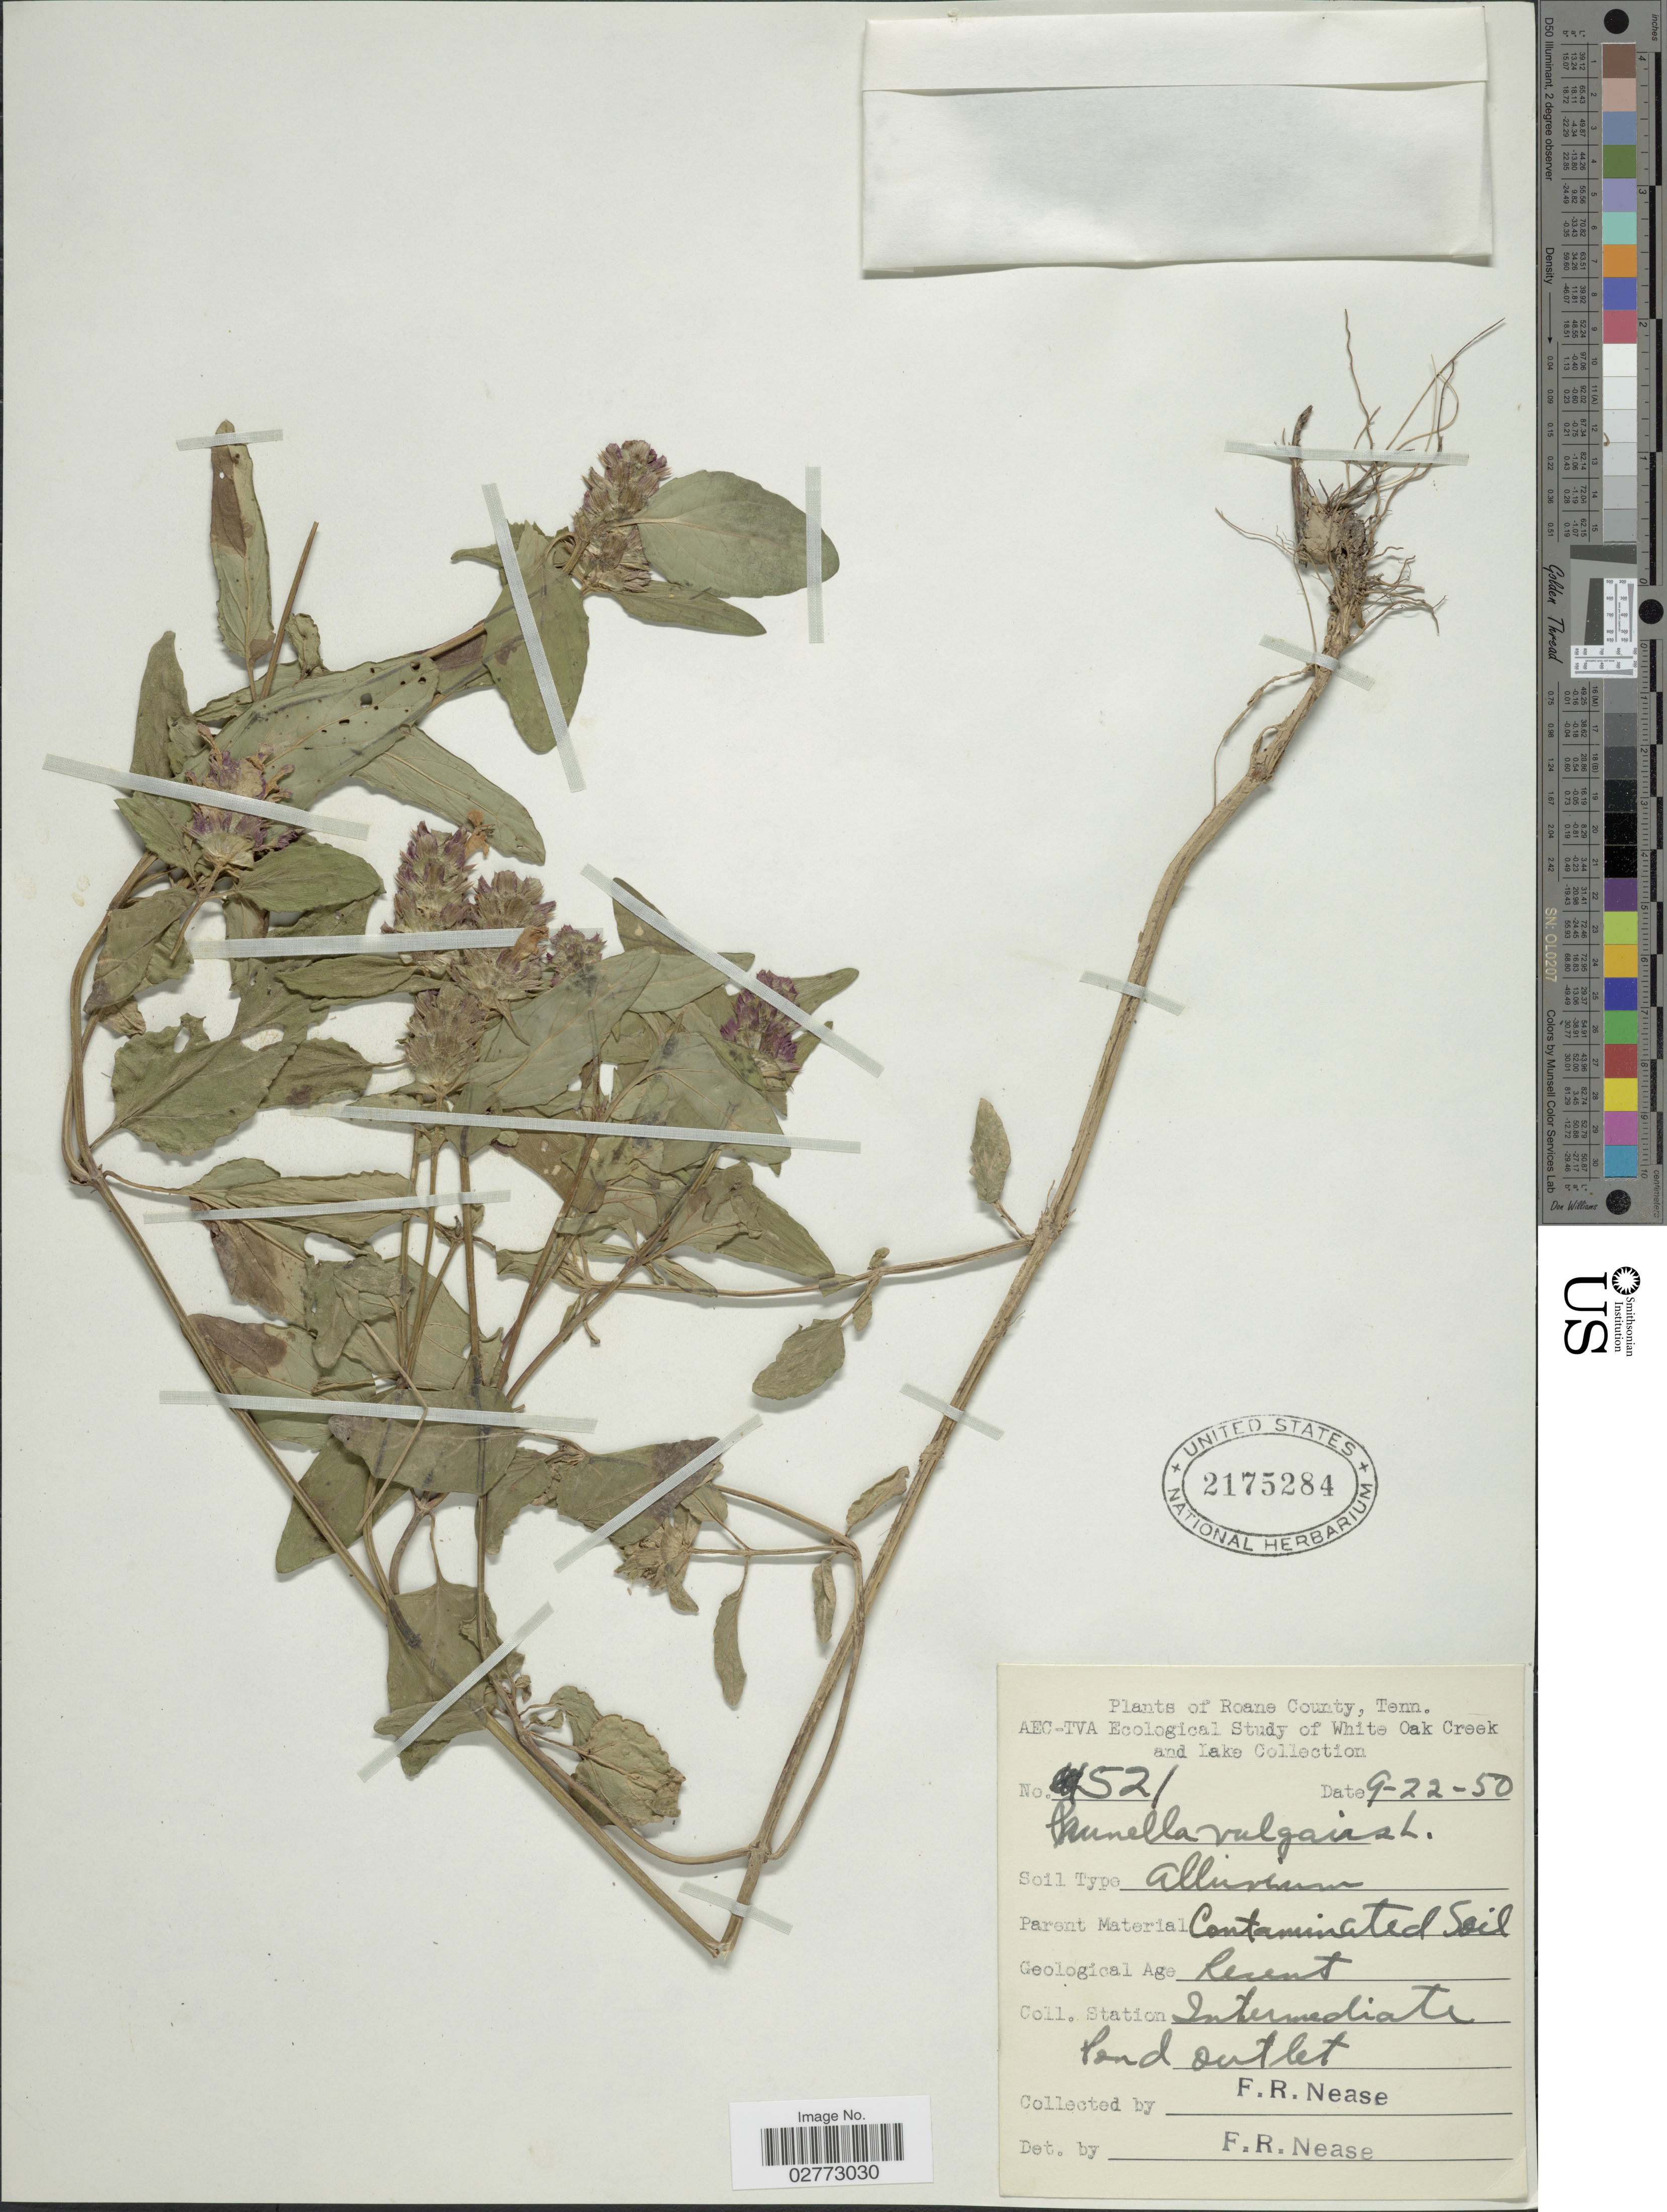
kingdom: Plantae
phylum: Tracheophyta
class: Magnoliopsida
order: Lamiales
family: Lamiaceae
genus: Prunella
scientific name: Prunella vulgaris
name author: L.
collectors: F. Nease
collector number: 521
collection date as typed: Transcribed d/m/y: 22/9/50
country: United States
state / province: Tennessee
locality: Roane County. White Oak Creek and Lake. Intermediate Pond outlet.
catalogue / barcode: US 2175284